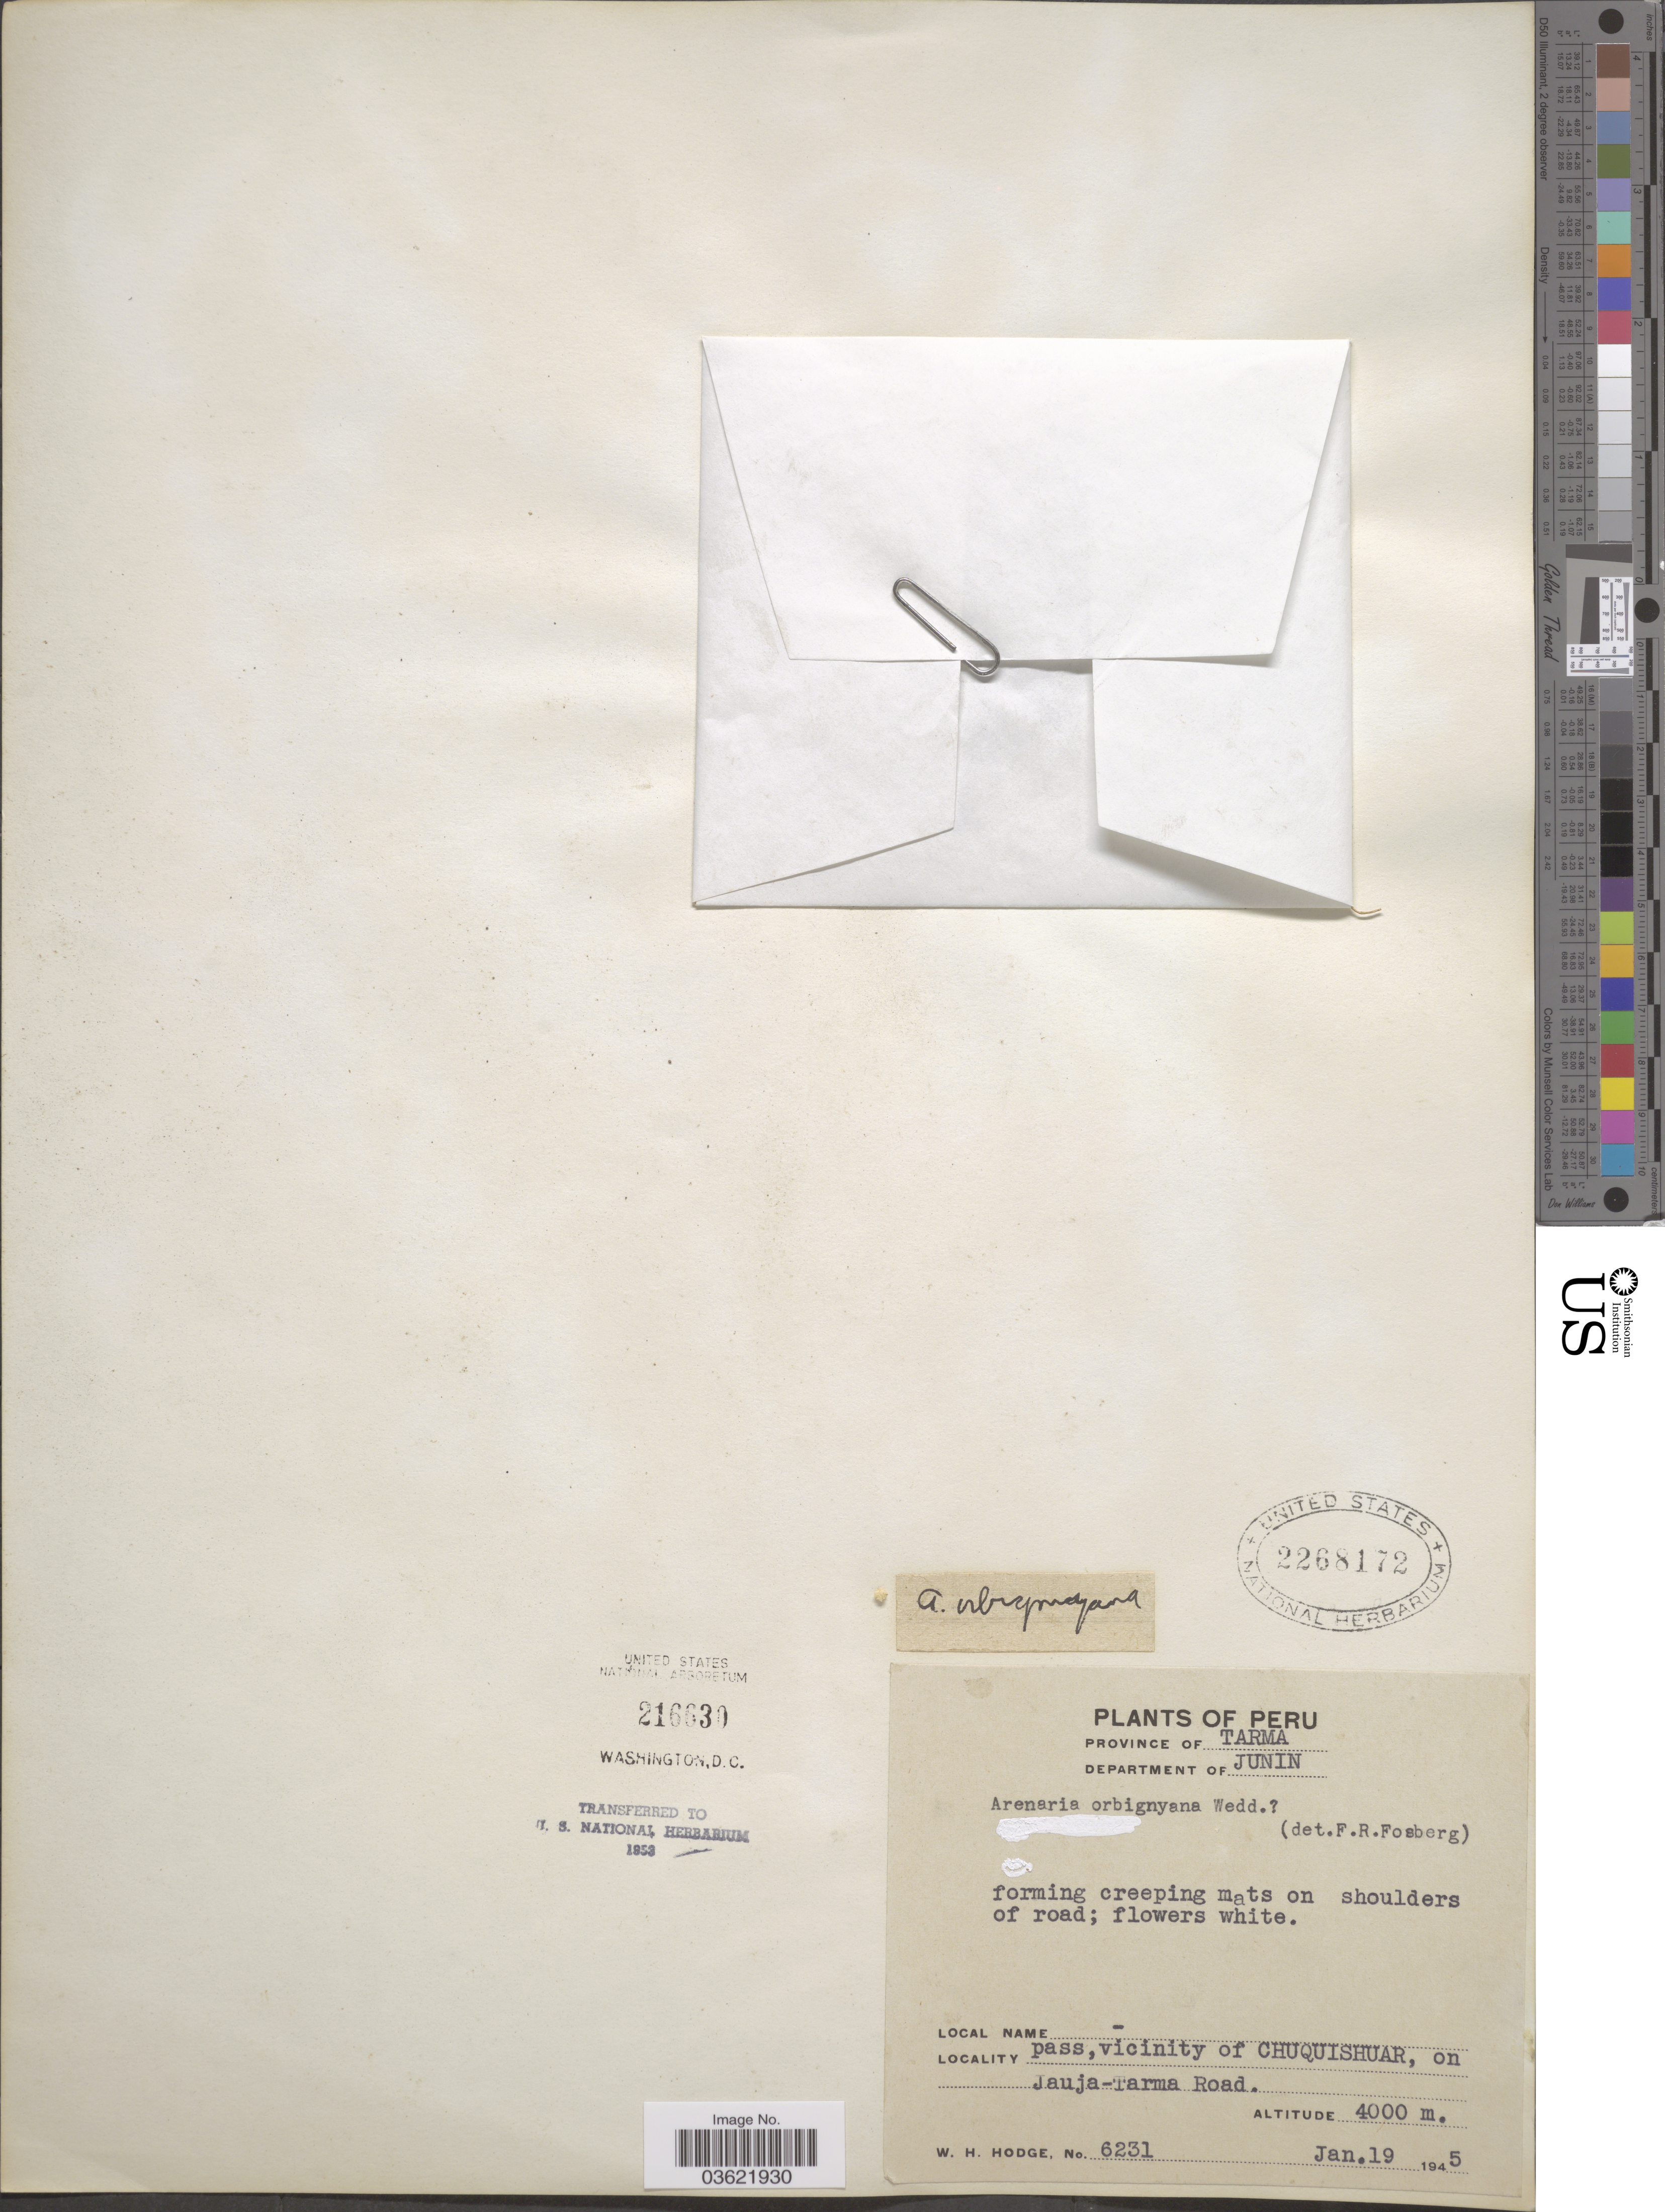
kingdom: Plantae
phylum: Tracheophyta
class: Magnoliopsida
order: Caryophyllales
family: Caryophyllaceae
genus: Arenaria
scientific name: Arenaria orbignyana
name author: Wedd.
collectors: W. Hodge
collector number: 6231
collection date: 1945-01-19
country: Peru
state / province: Junín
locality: Department of Junin. Vicinity of Chuquishuar, on Jauja-Tarma Road.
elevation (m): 4000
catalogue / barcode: US 2268172